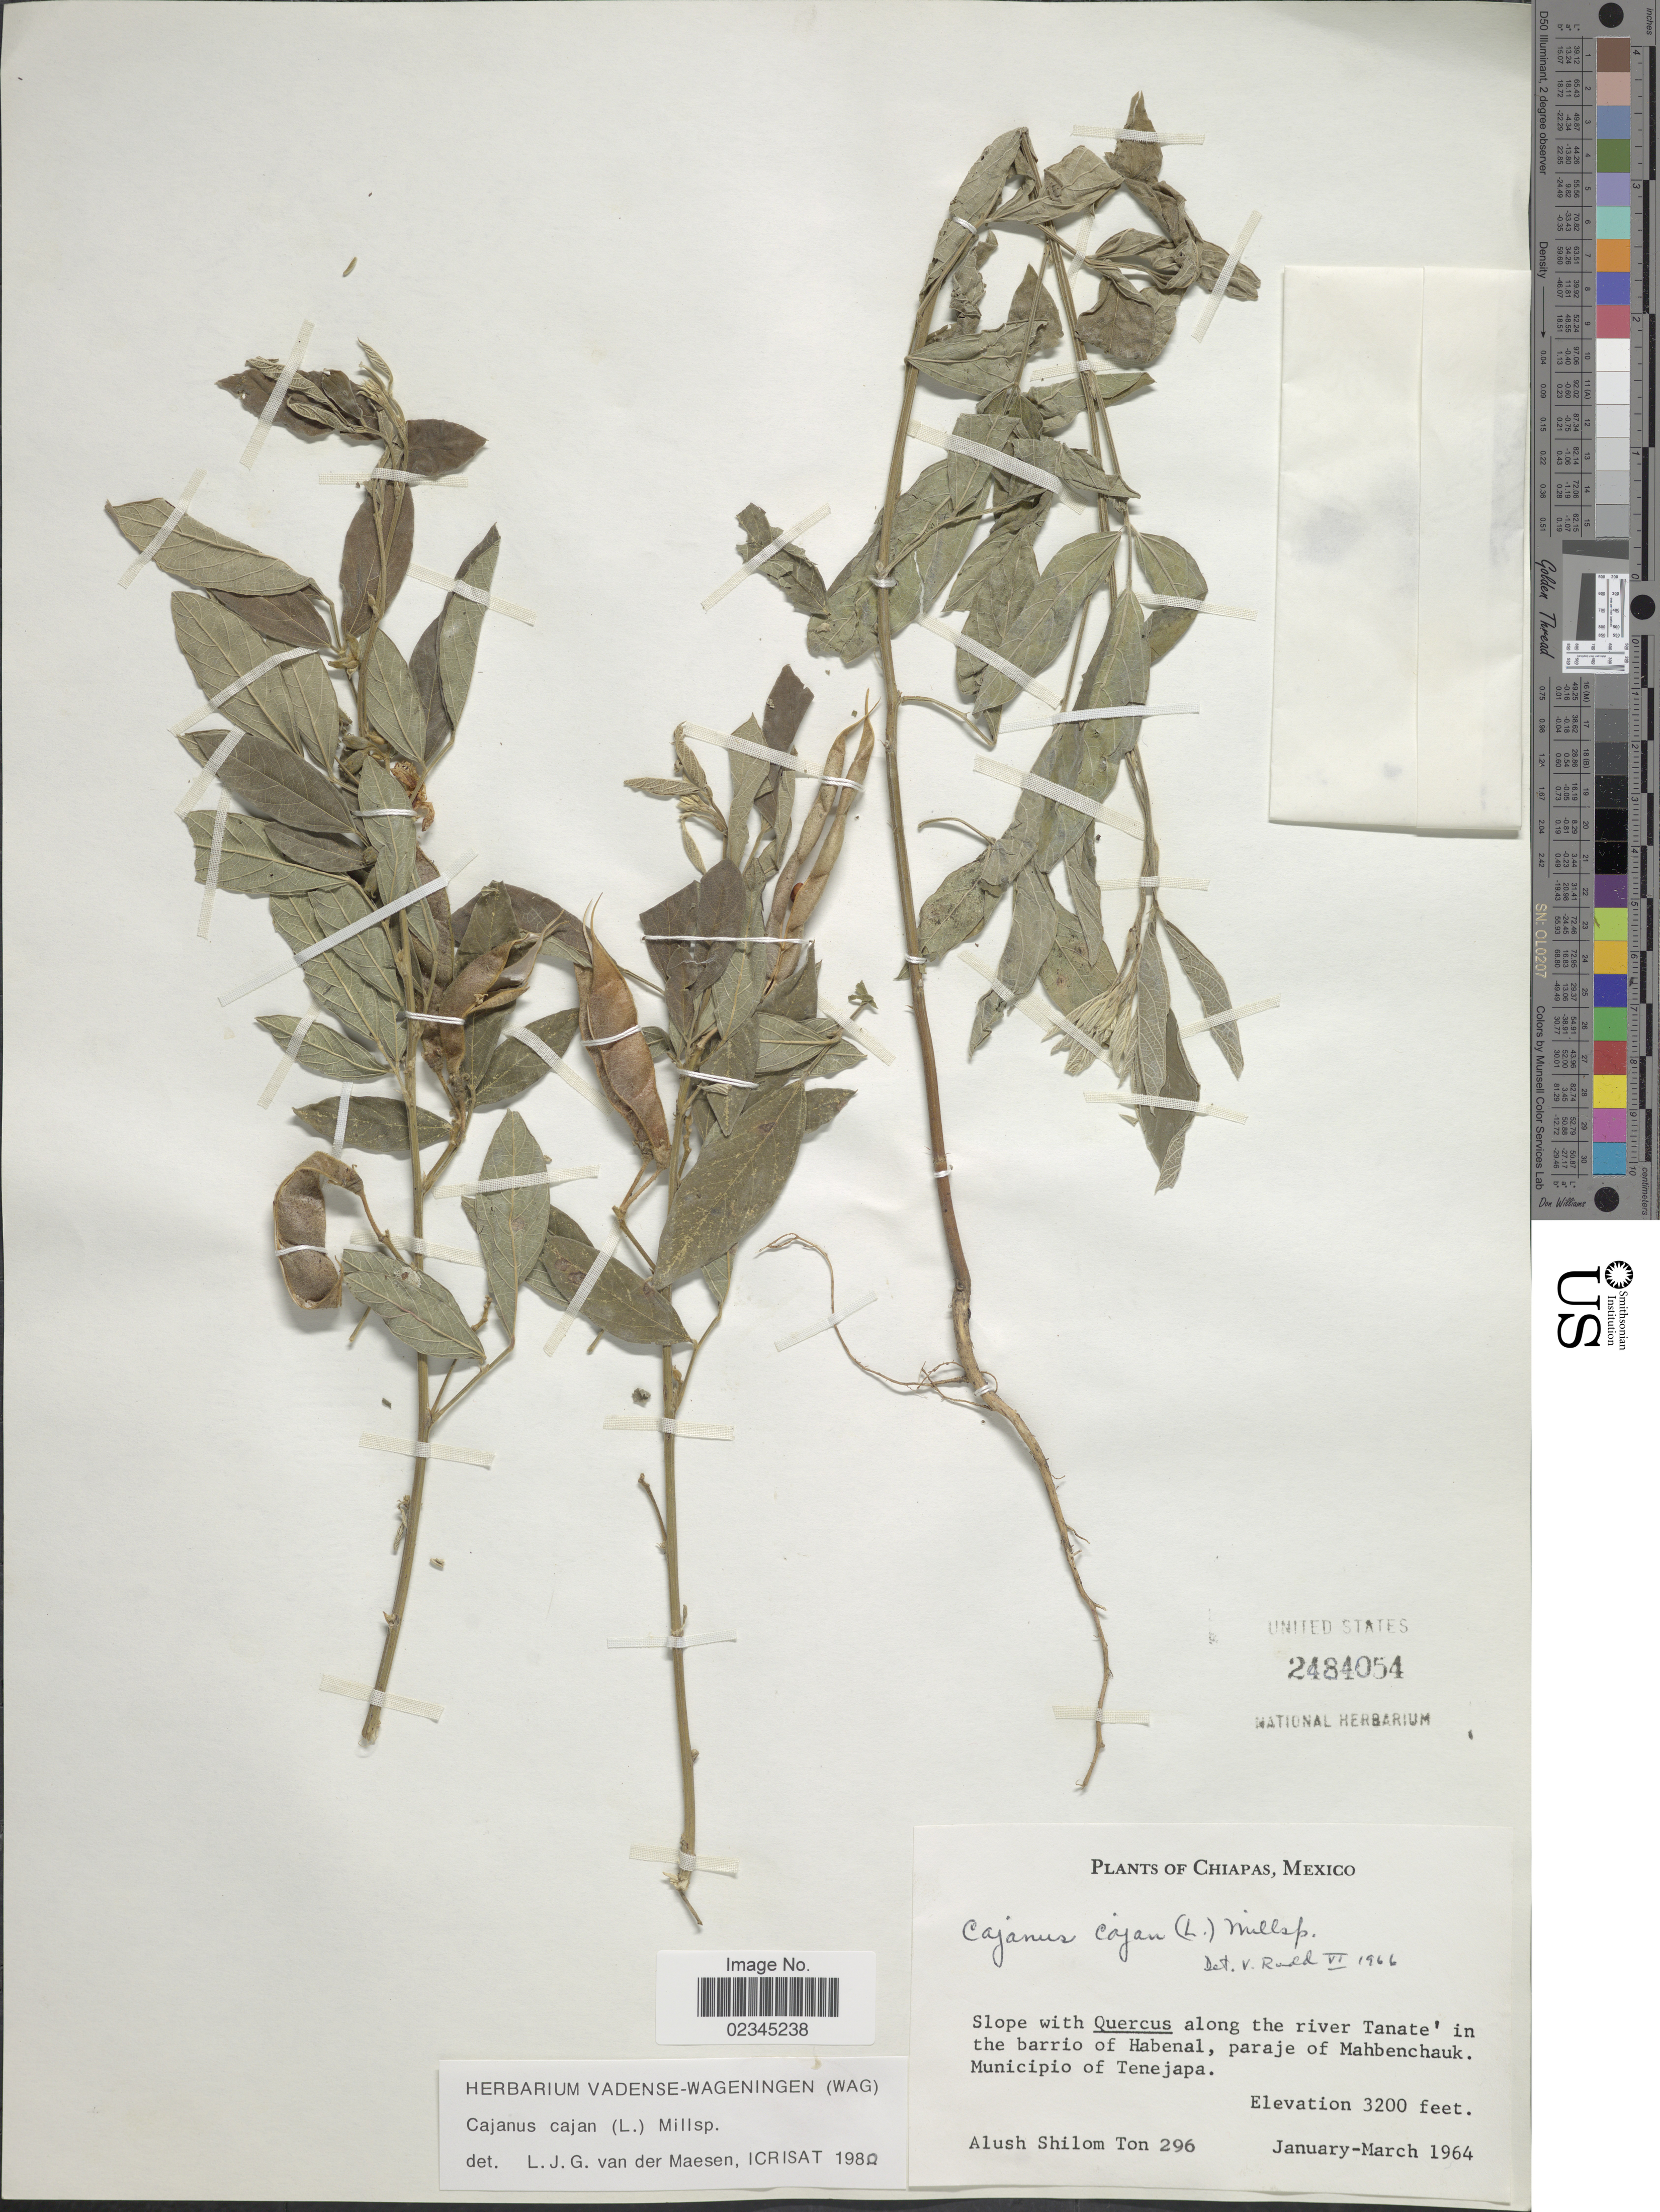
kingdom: Plantae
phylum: Tracheophyta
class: Magnoliopsida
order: Fabales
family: Fabaceae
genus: Cajanus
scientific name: Cajanus cajan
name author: (L.) Huth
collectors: A. M. Ton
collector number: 296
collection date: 1964-01/1964-03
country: Mexico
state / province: Chiapas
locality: Chiapas, Mexico, in the barrio of Habenal, paraje of Mahbenchauk, Municipio of Tenejape.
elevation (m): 975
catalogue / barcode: US 2484054